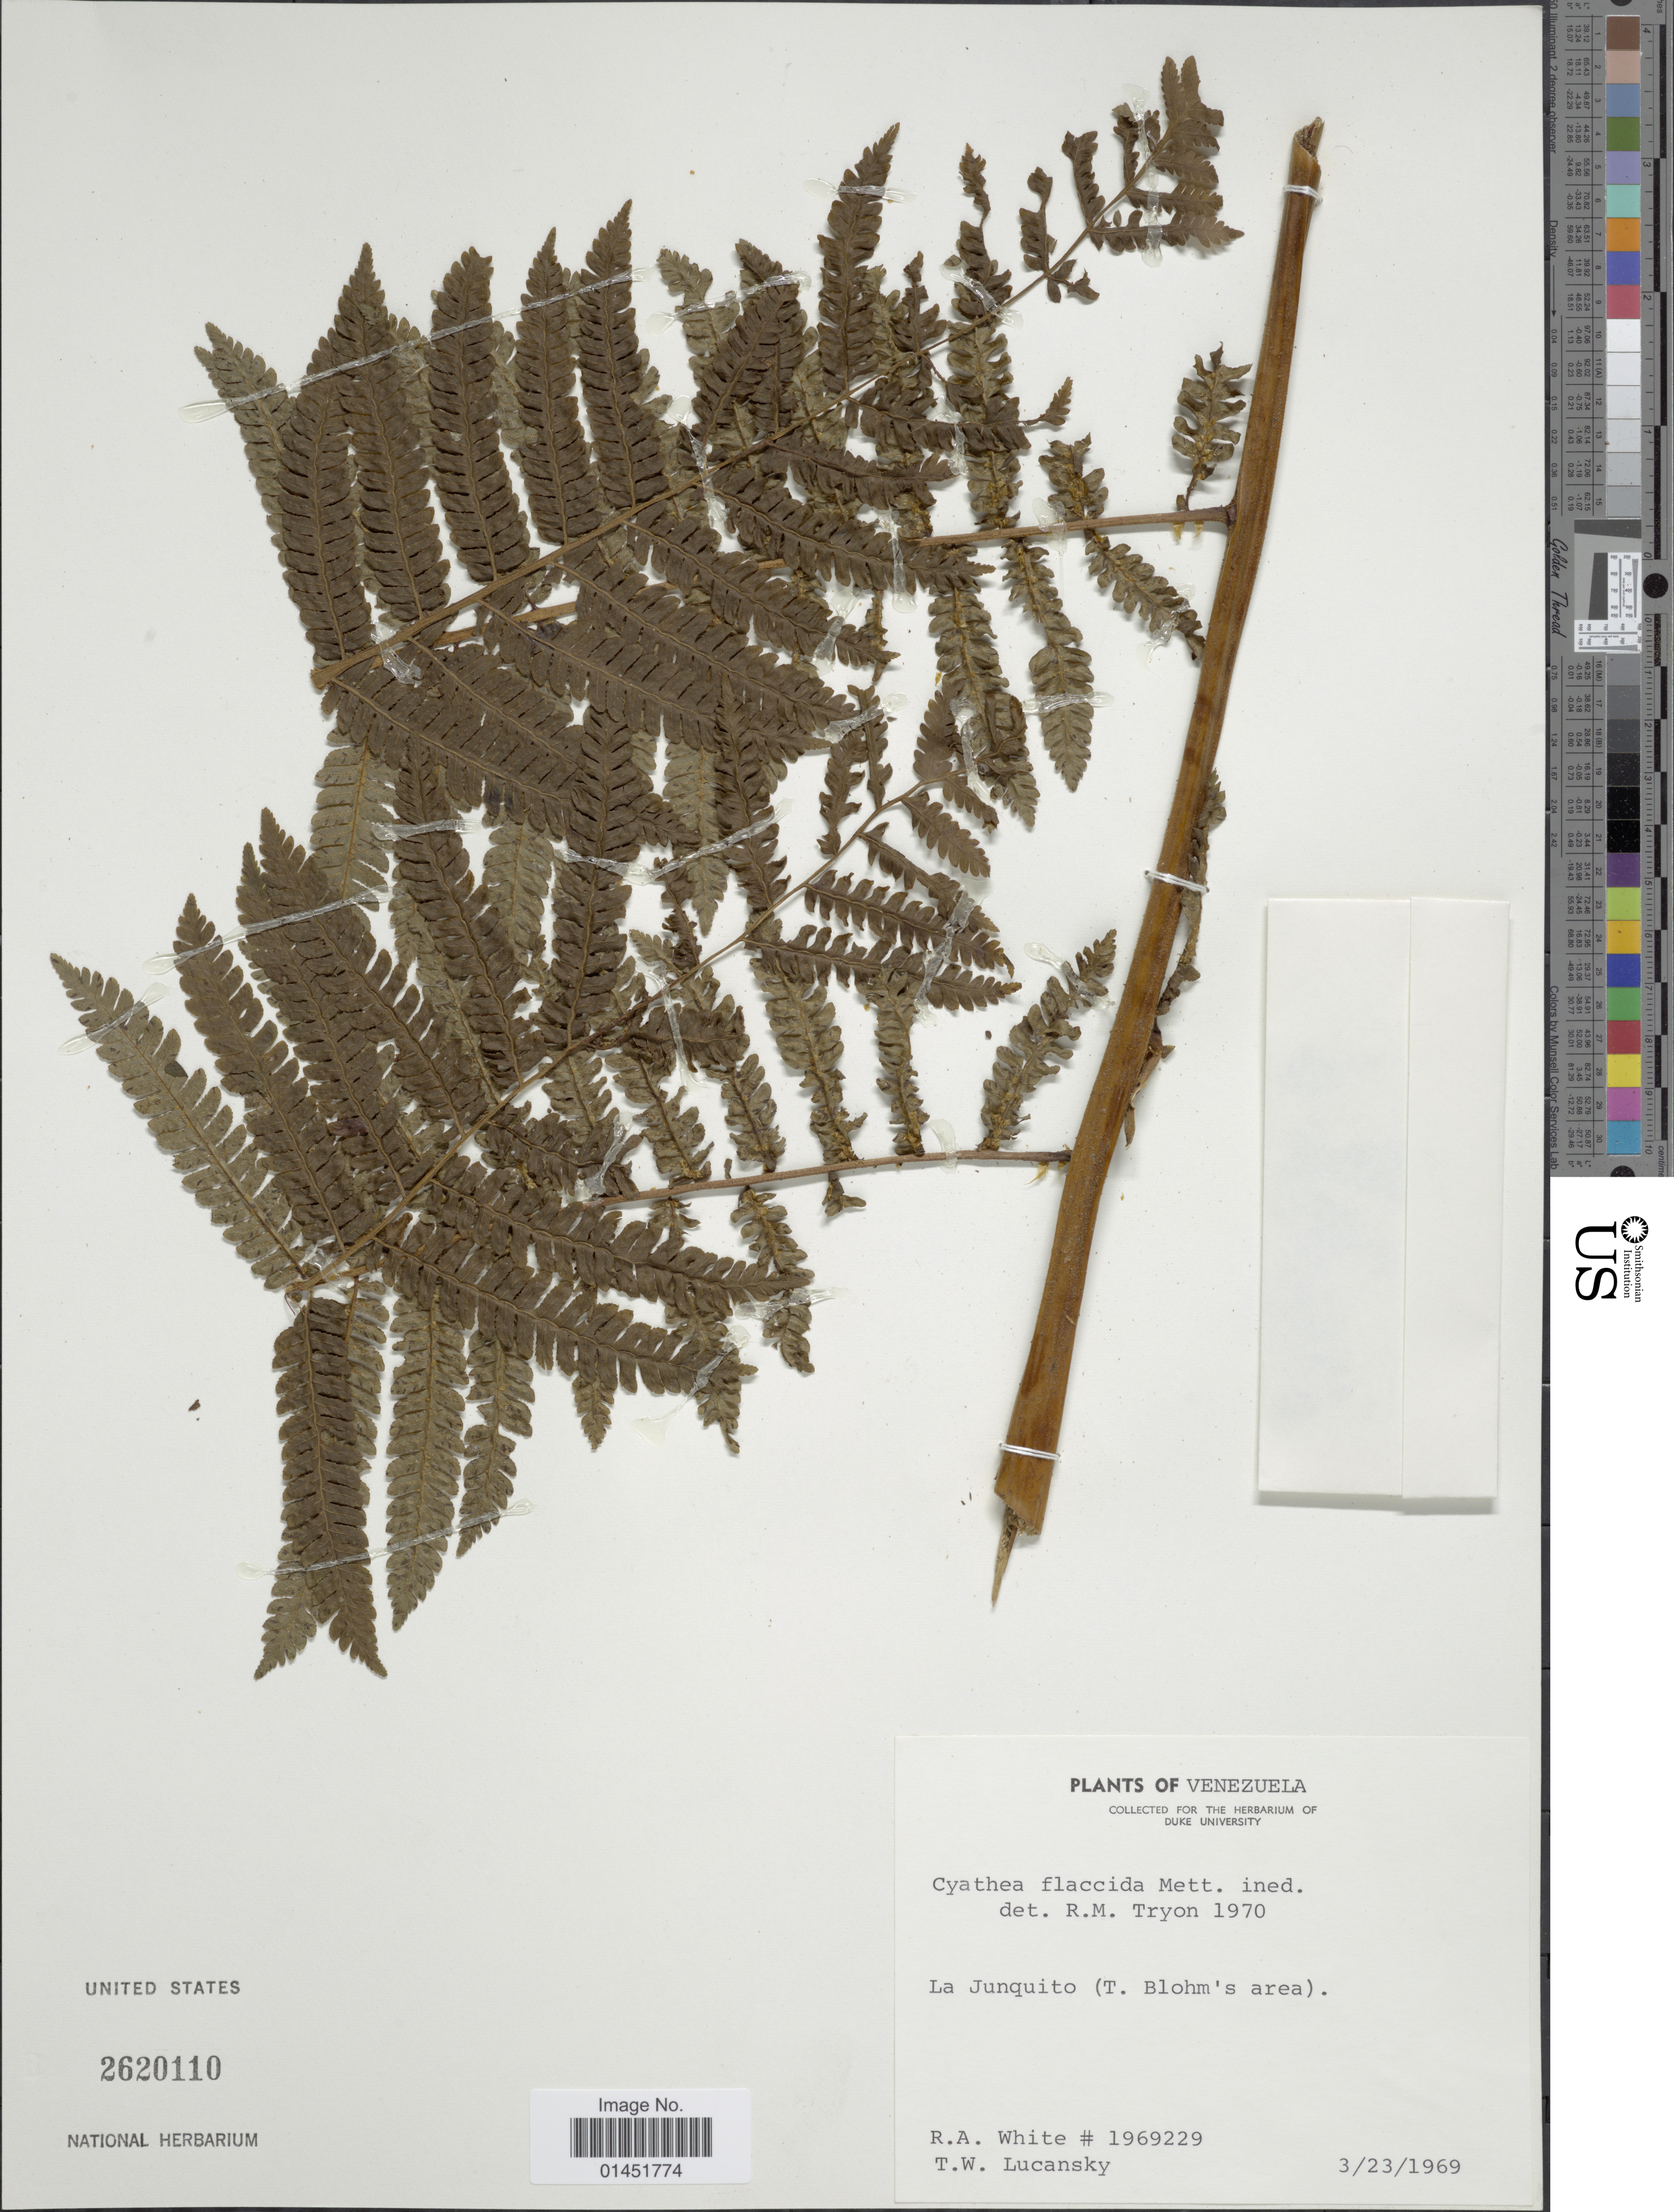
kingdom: Plantae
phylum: Tracheophyta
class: Polypodiopsida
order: Cyatheales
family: Cyatheaceae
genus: Cyathea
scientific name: Cyathea fulva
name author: (M. Martens & Galeotti) Fée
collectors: R. A. White & T. Lucansky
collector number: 1969229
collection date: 1969-03-23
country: Venezuela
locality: La Junquito (T. Blohm's area)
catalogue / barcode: US 2620110